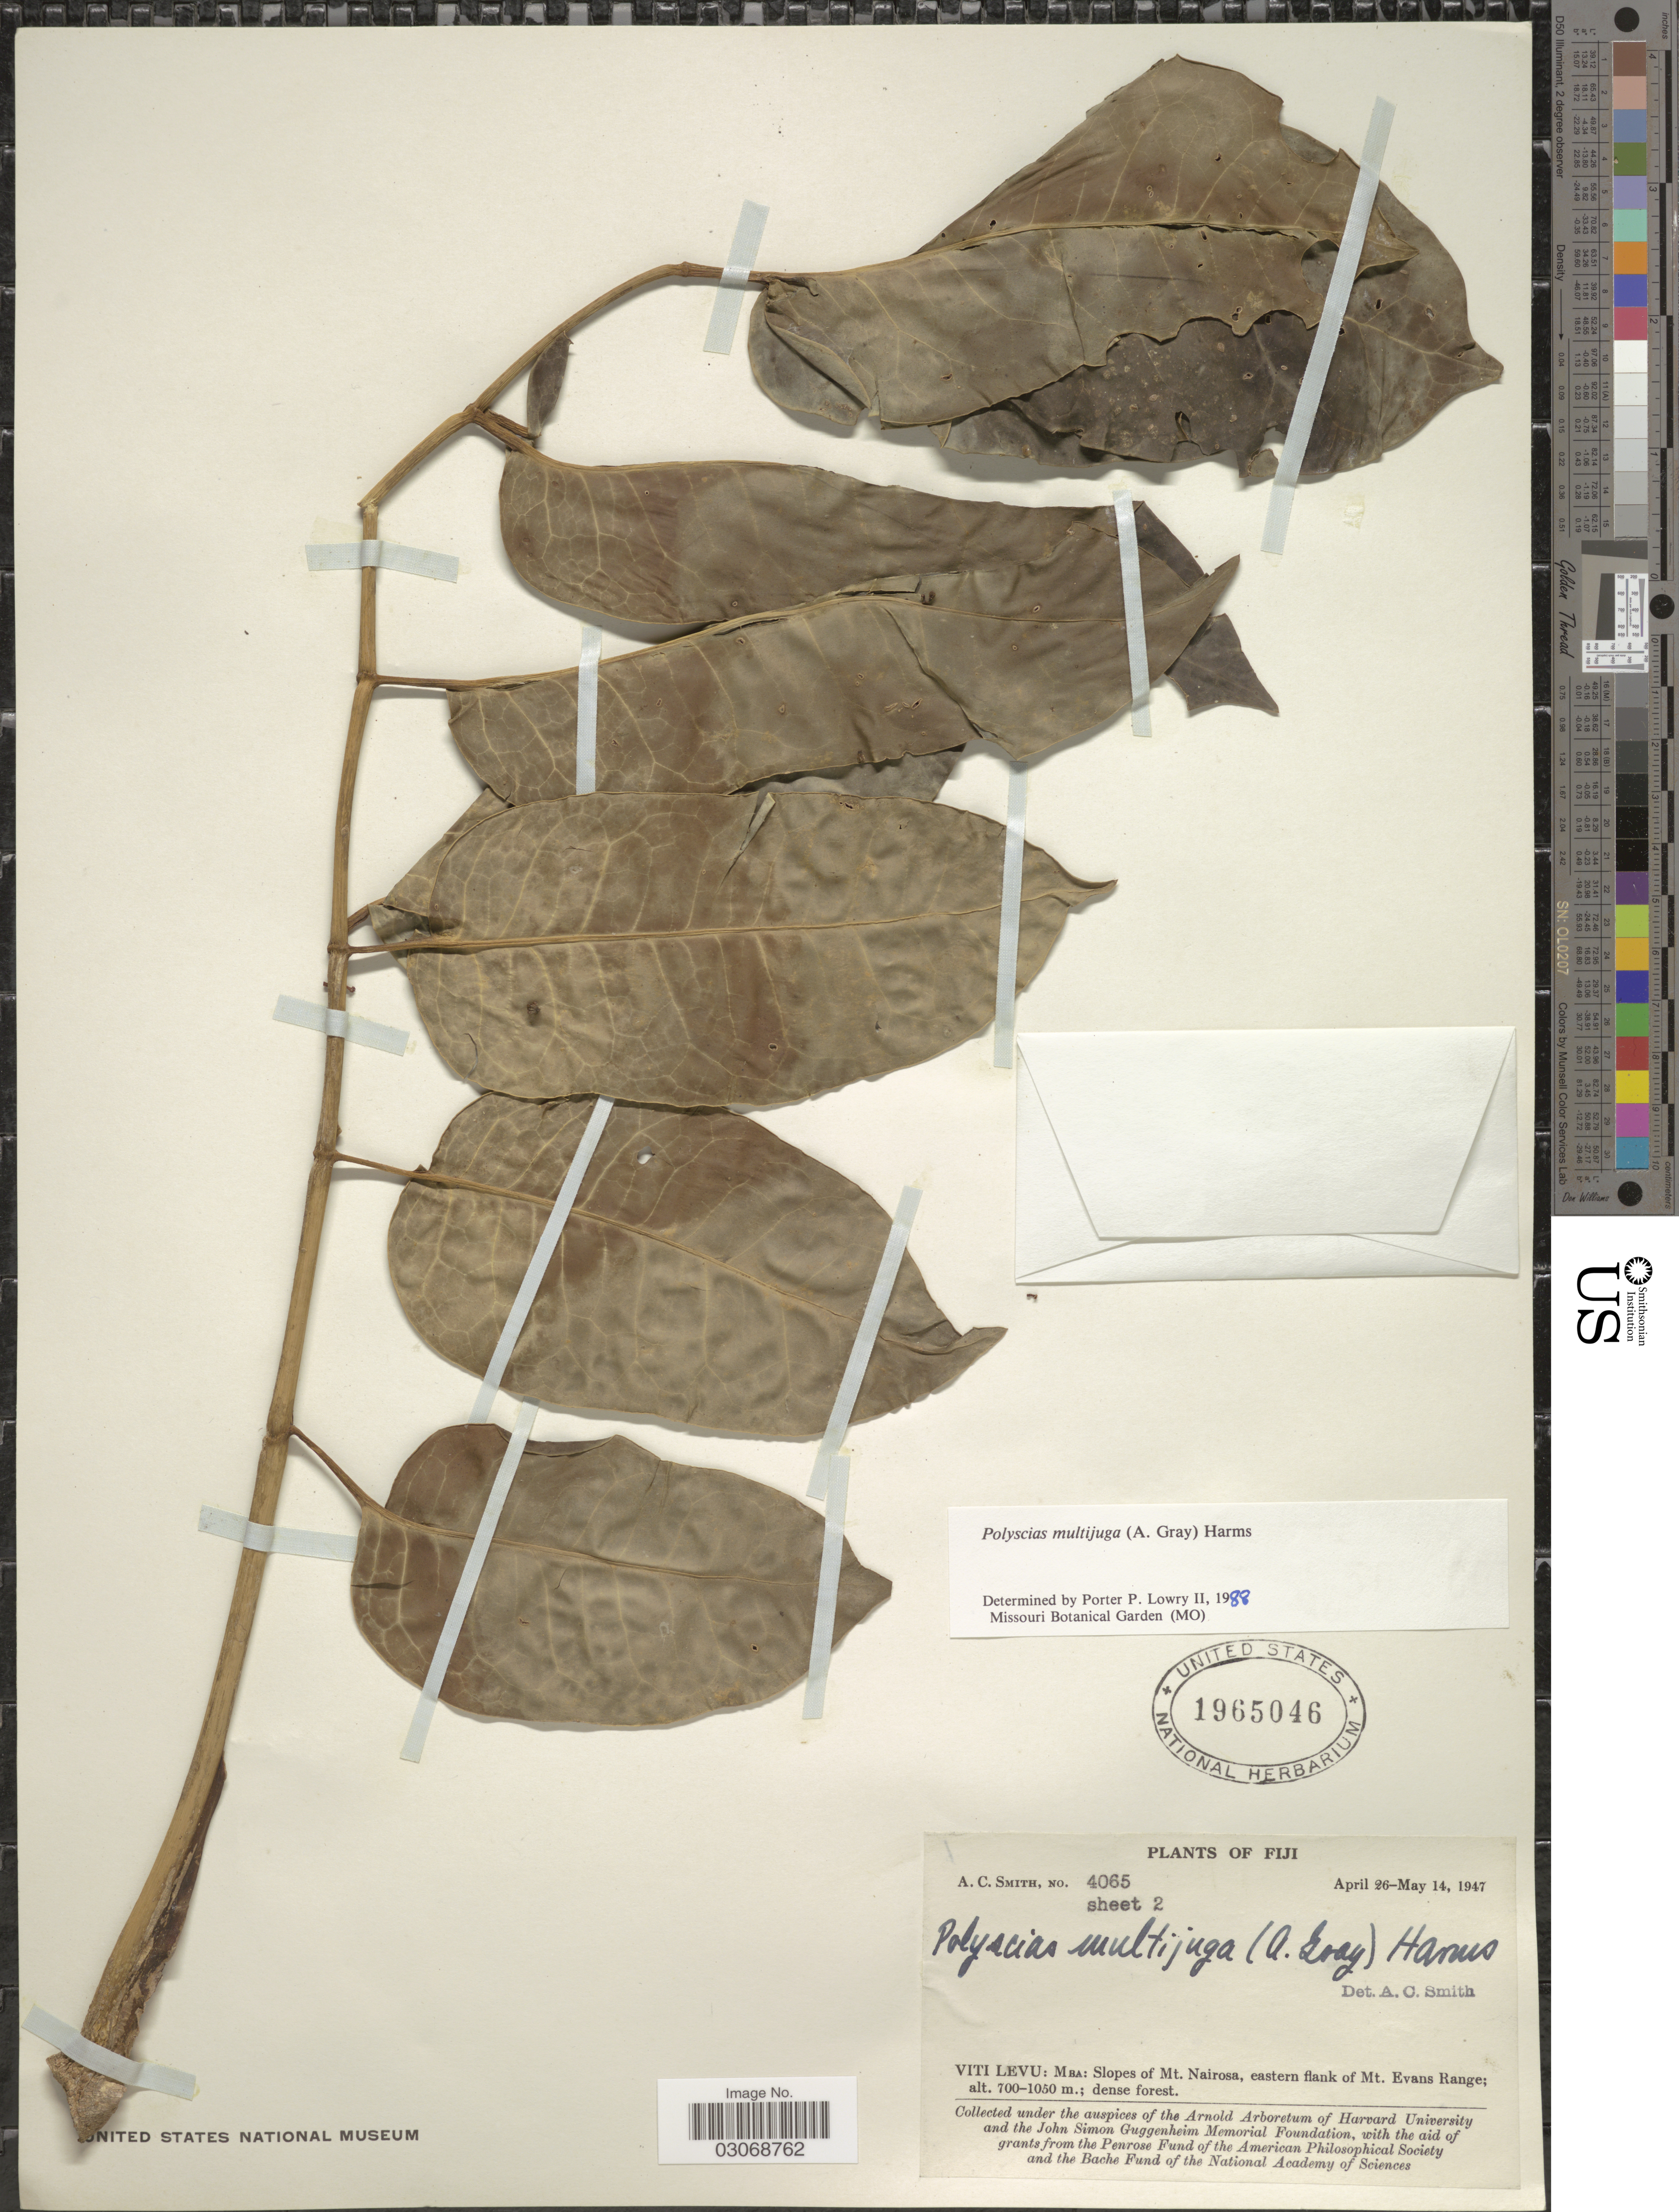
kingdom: Plantae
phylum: Tracheophyta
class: Magnoliopsida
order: Apiales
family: Araliaceae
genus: Polyscias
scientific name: Polyscias multijuga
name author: Harms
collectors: A. C. Smith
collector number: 4065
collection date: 1947-04-26/1947-05-14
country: Fiji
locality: Viti Levu: Mba: Slopes of Mt. Nairosa, eastern flank of Mt. Evans Range.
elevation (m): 700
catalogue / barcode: US 1965046